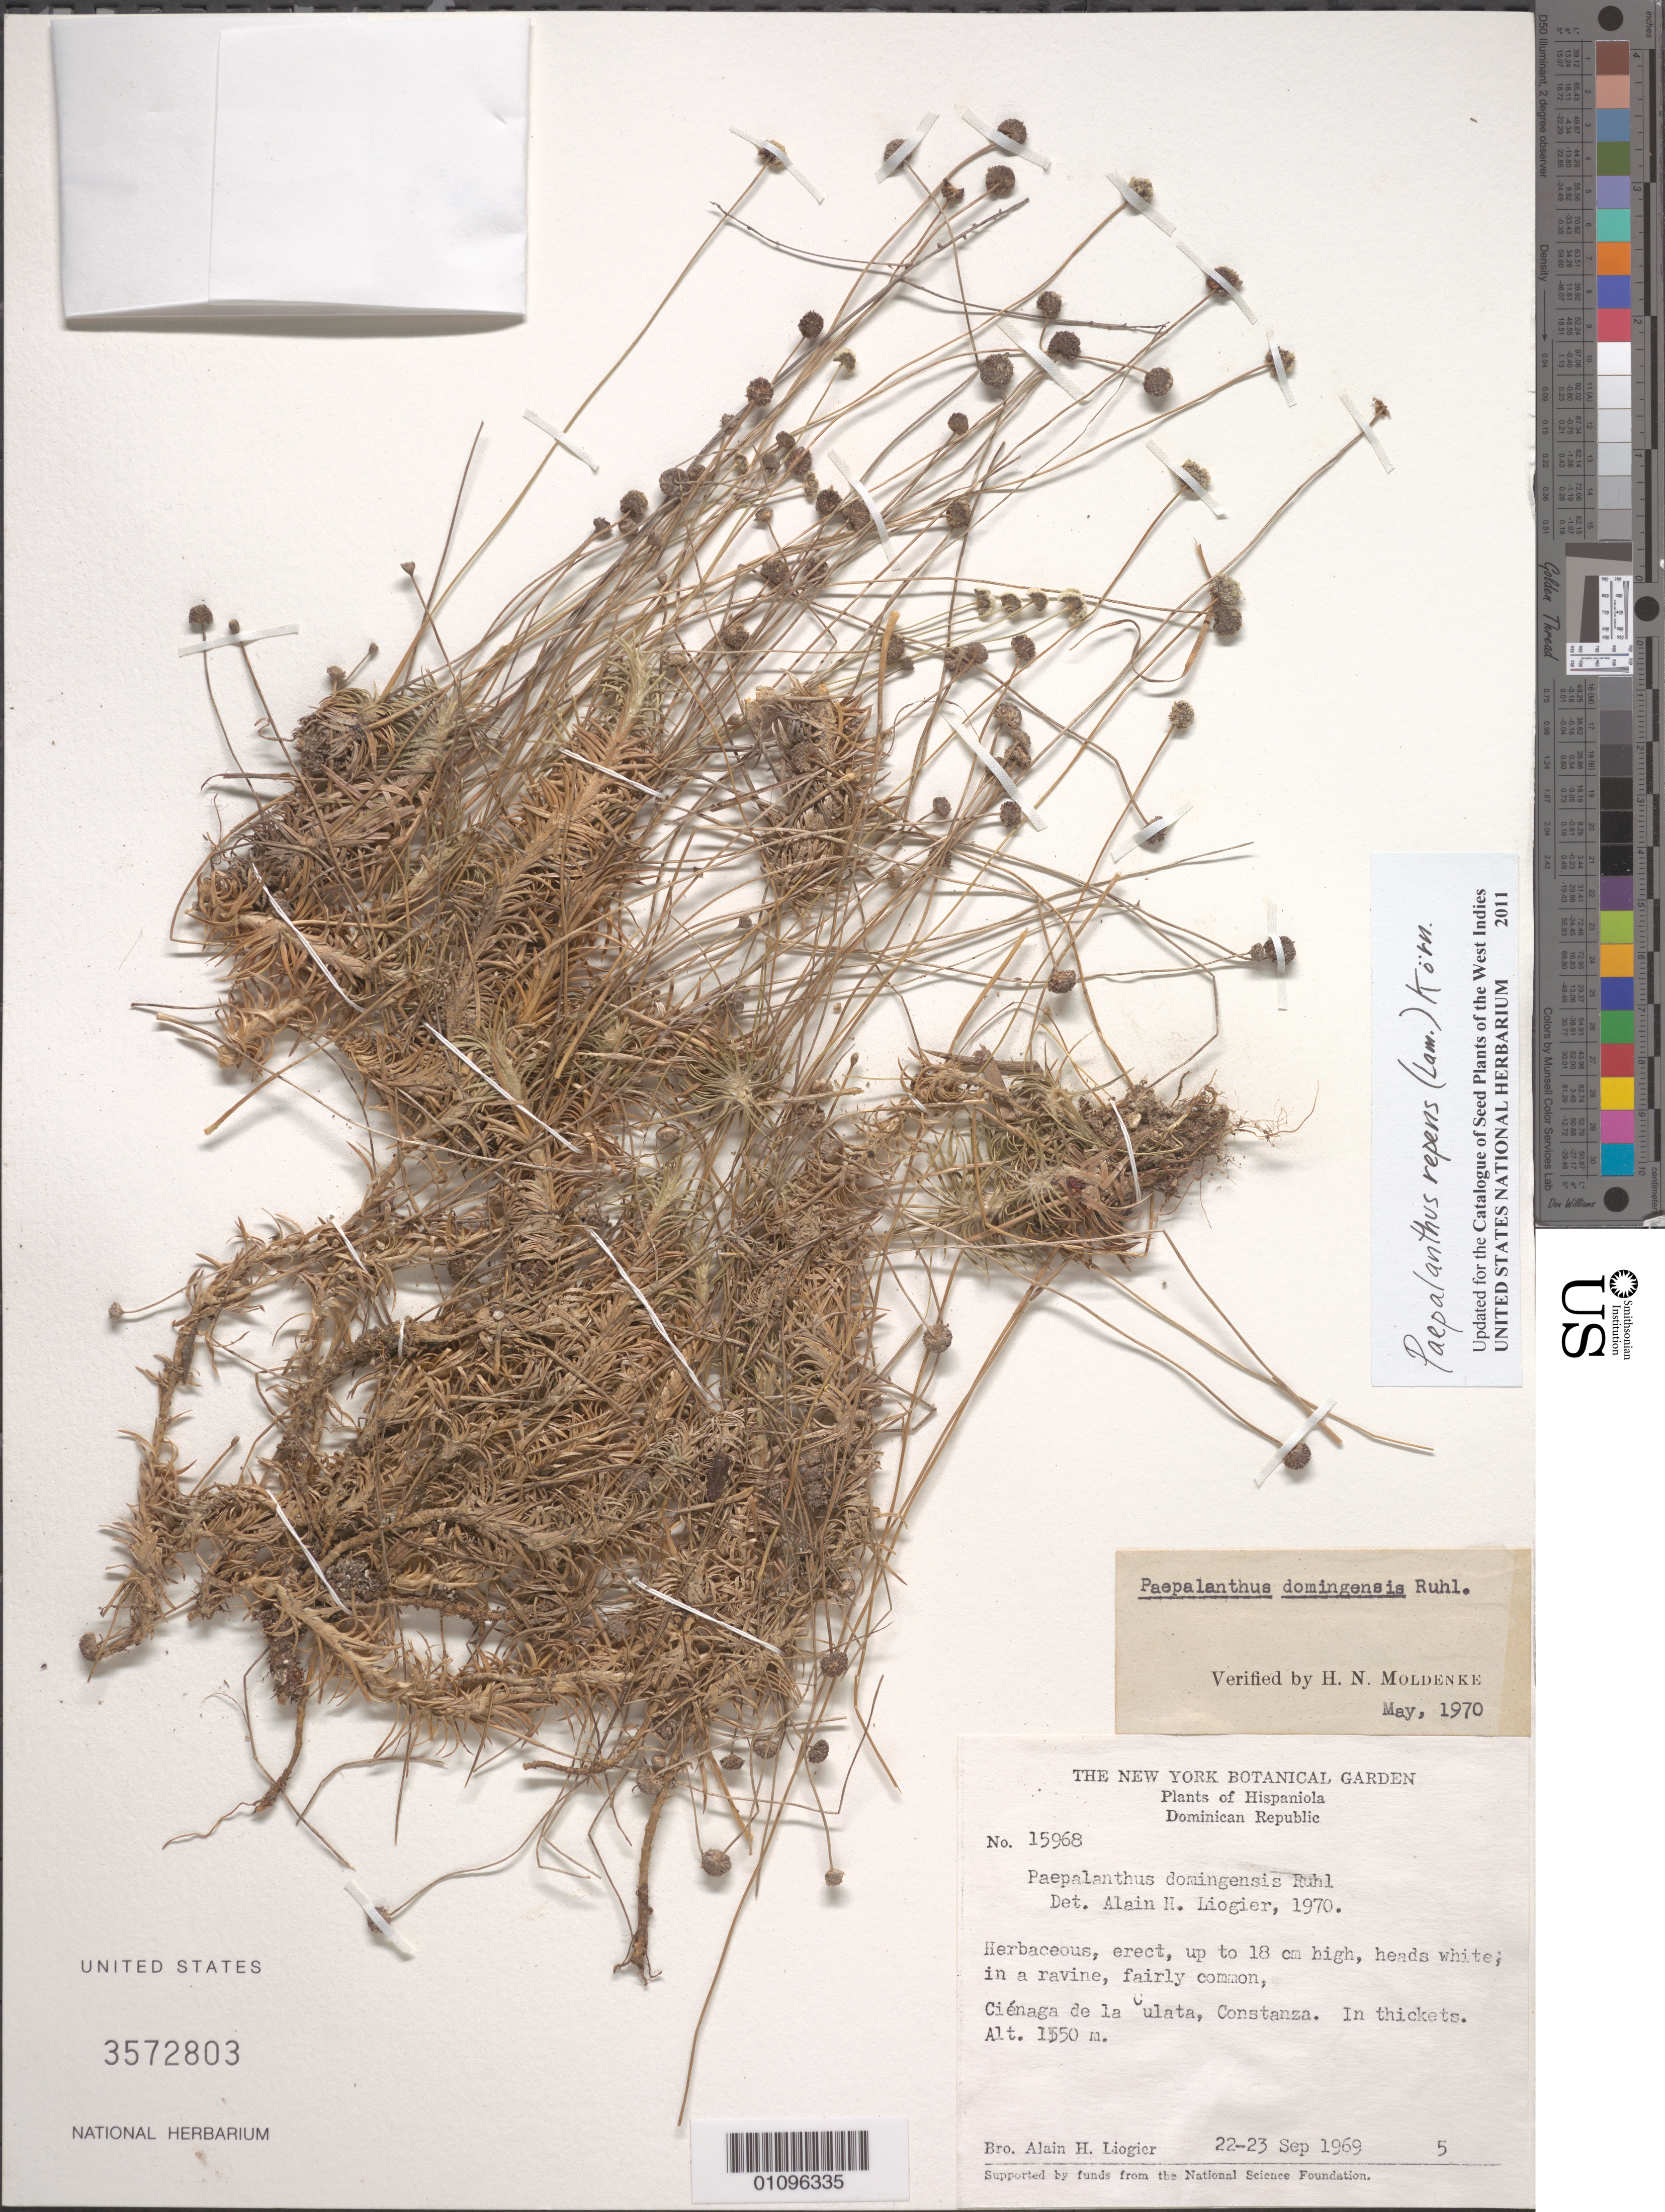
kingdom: Plantae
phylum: Tracheophyta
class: Liliopsida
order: Poales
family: Eriocaulaceae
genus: Paepalanthus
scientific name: Paepalanthus repens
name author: (Lam.) Körn.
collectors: A. H. Liogier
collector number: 15968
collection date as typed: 22 Sep 1969 to 23 Sep 1969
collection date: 1969-09-22/1969-09-23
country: Dominican Republic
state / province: La Vega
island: Hispaniola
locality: Ciénaga de la Culata, Constanza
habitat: In a ravine, fairly common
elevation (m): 1550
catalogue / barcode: US 3572803